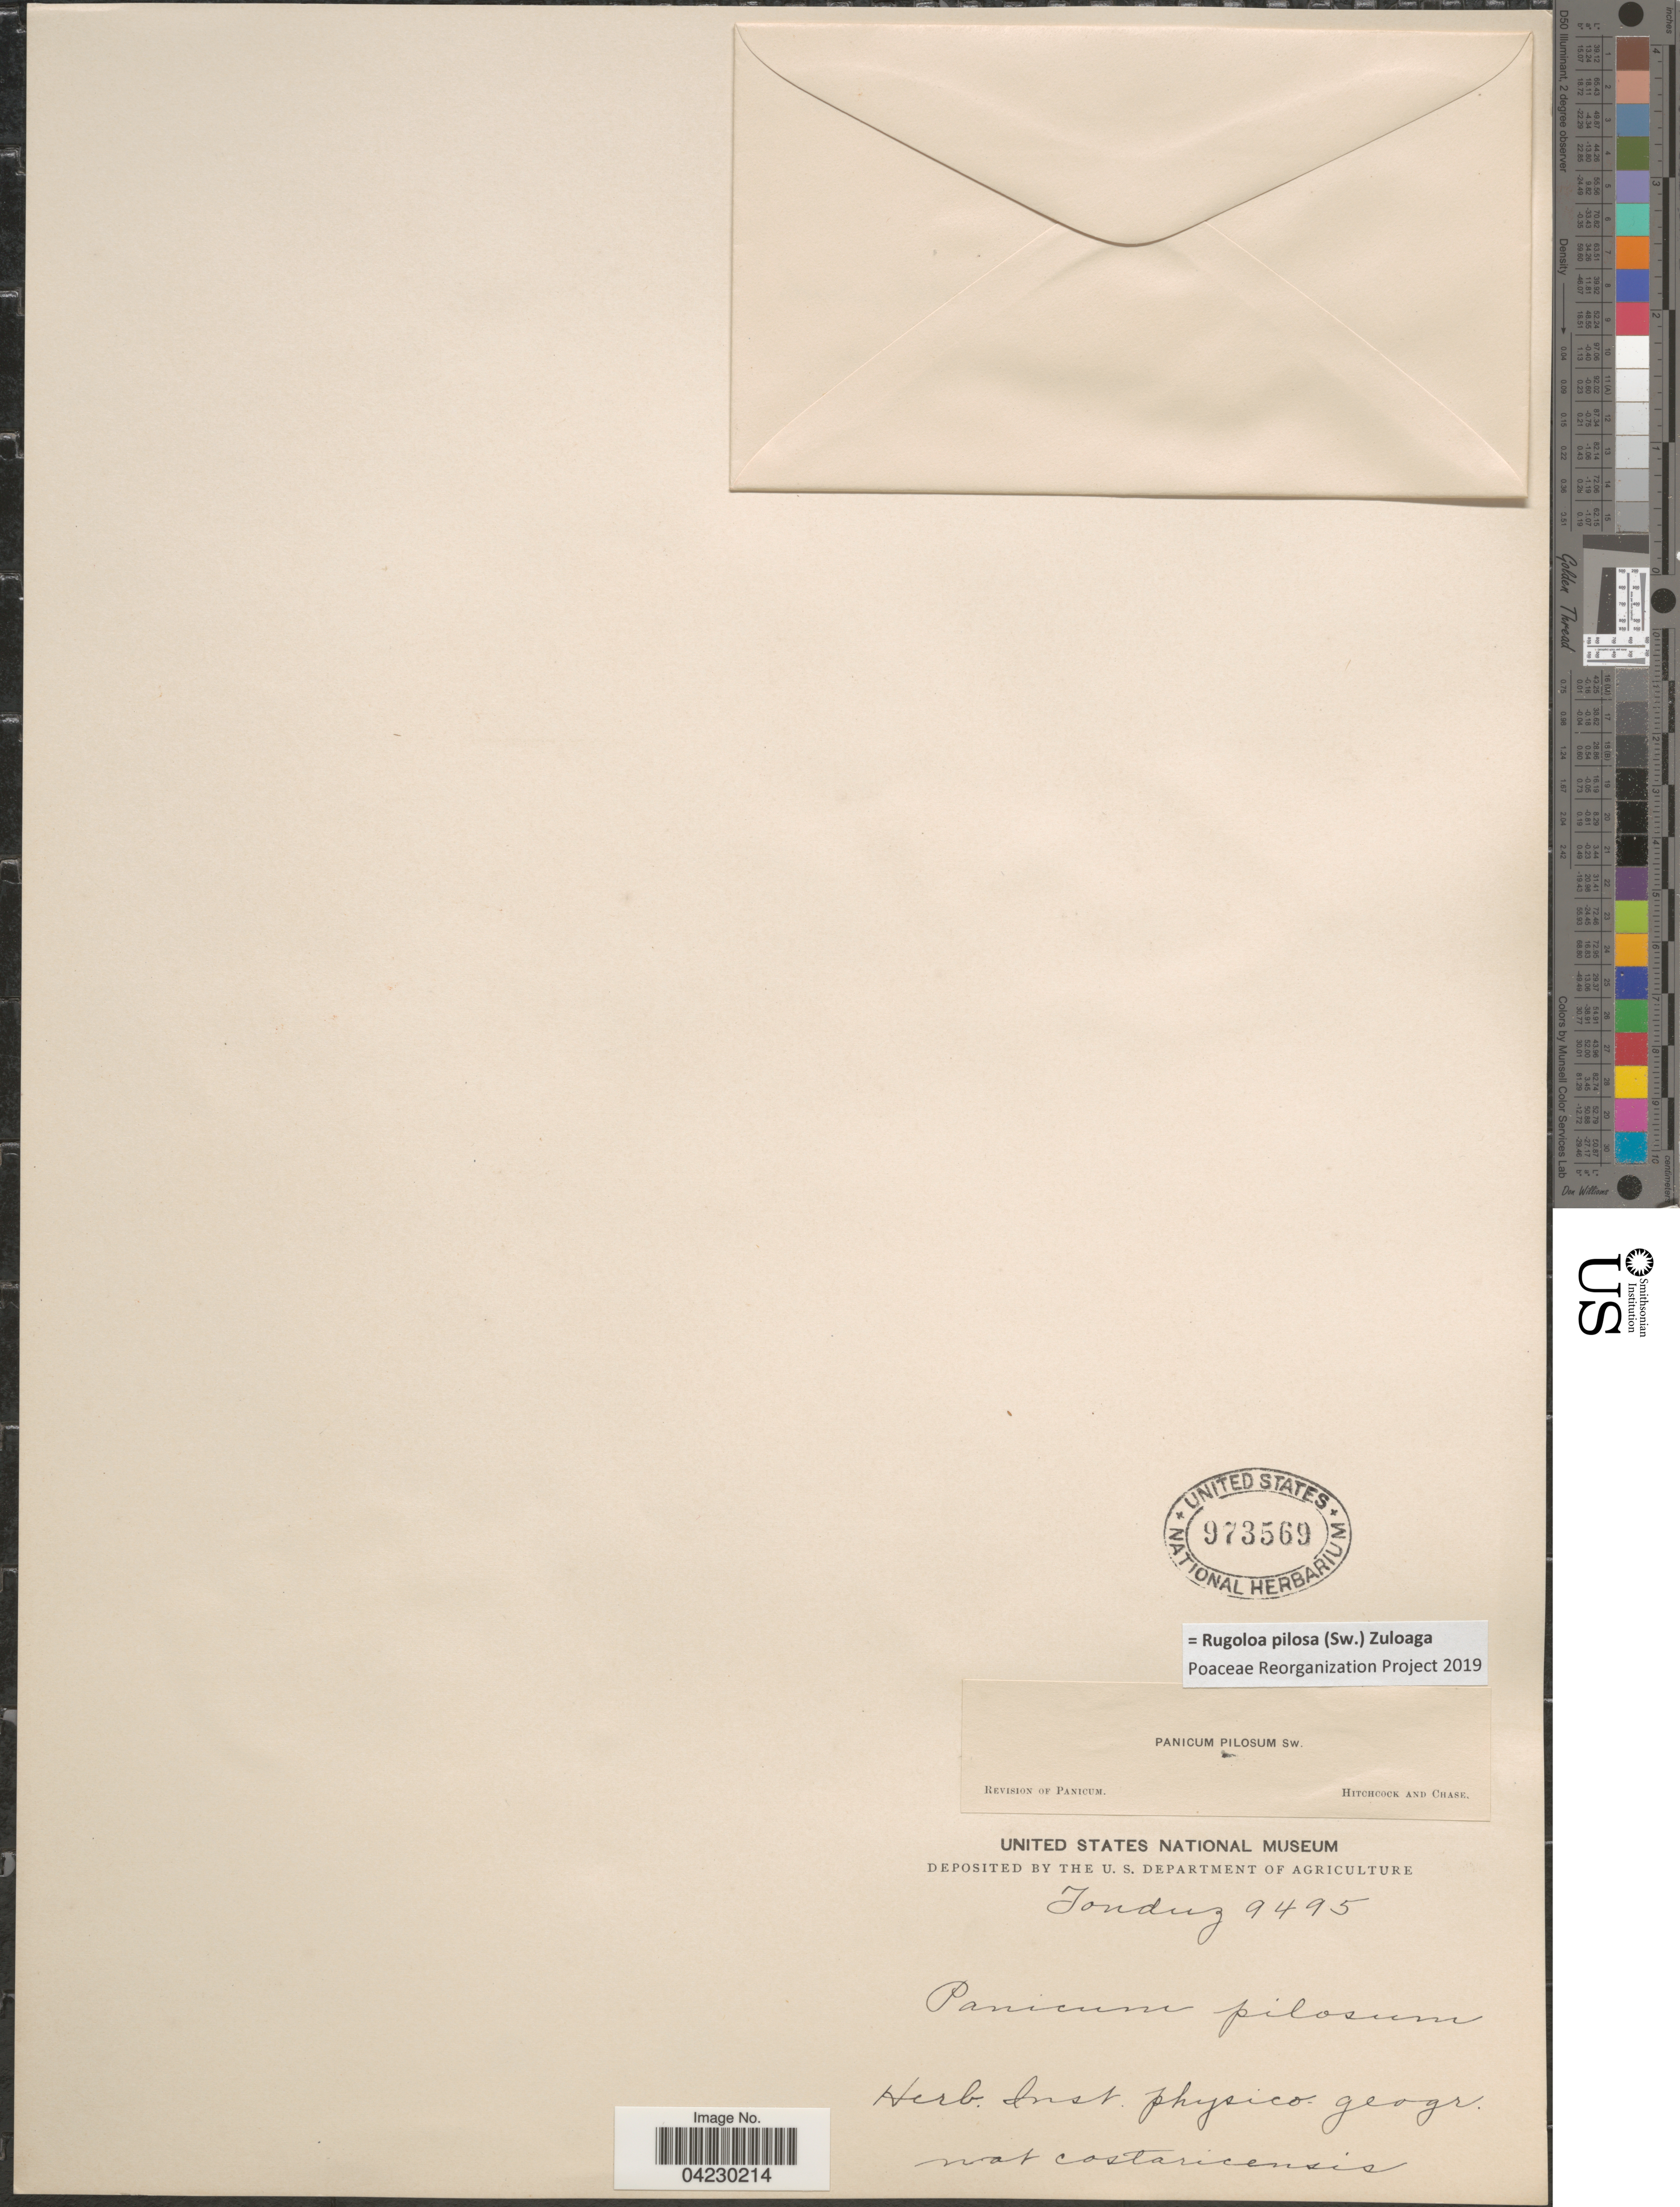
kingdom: Plantae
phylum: Tracheophyta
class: Liliopsida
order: Poales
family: Poaceae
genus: Rugoloa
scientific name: Rugoloa pilosa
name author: (Sw.) Zuloaga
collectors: Tonduz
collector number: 9495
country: Costa Rica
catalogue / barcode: US 973569